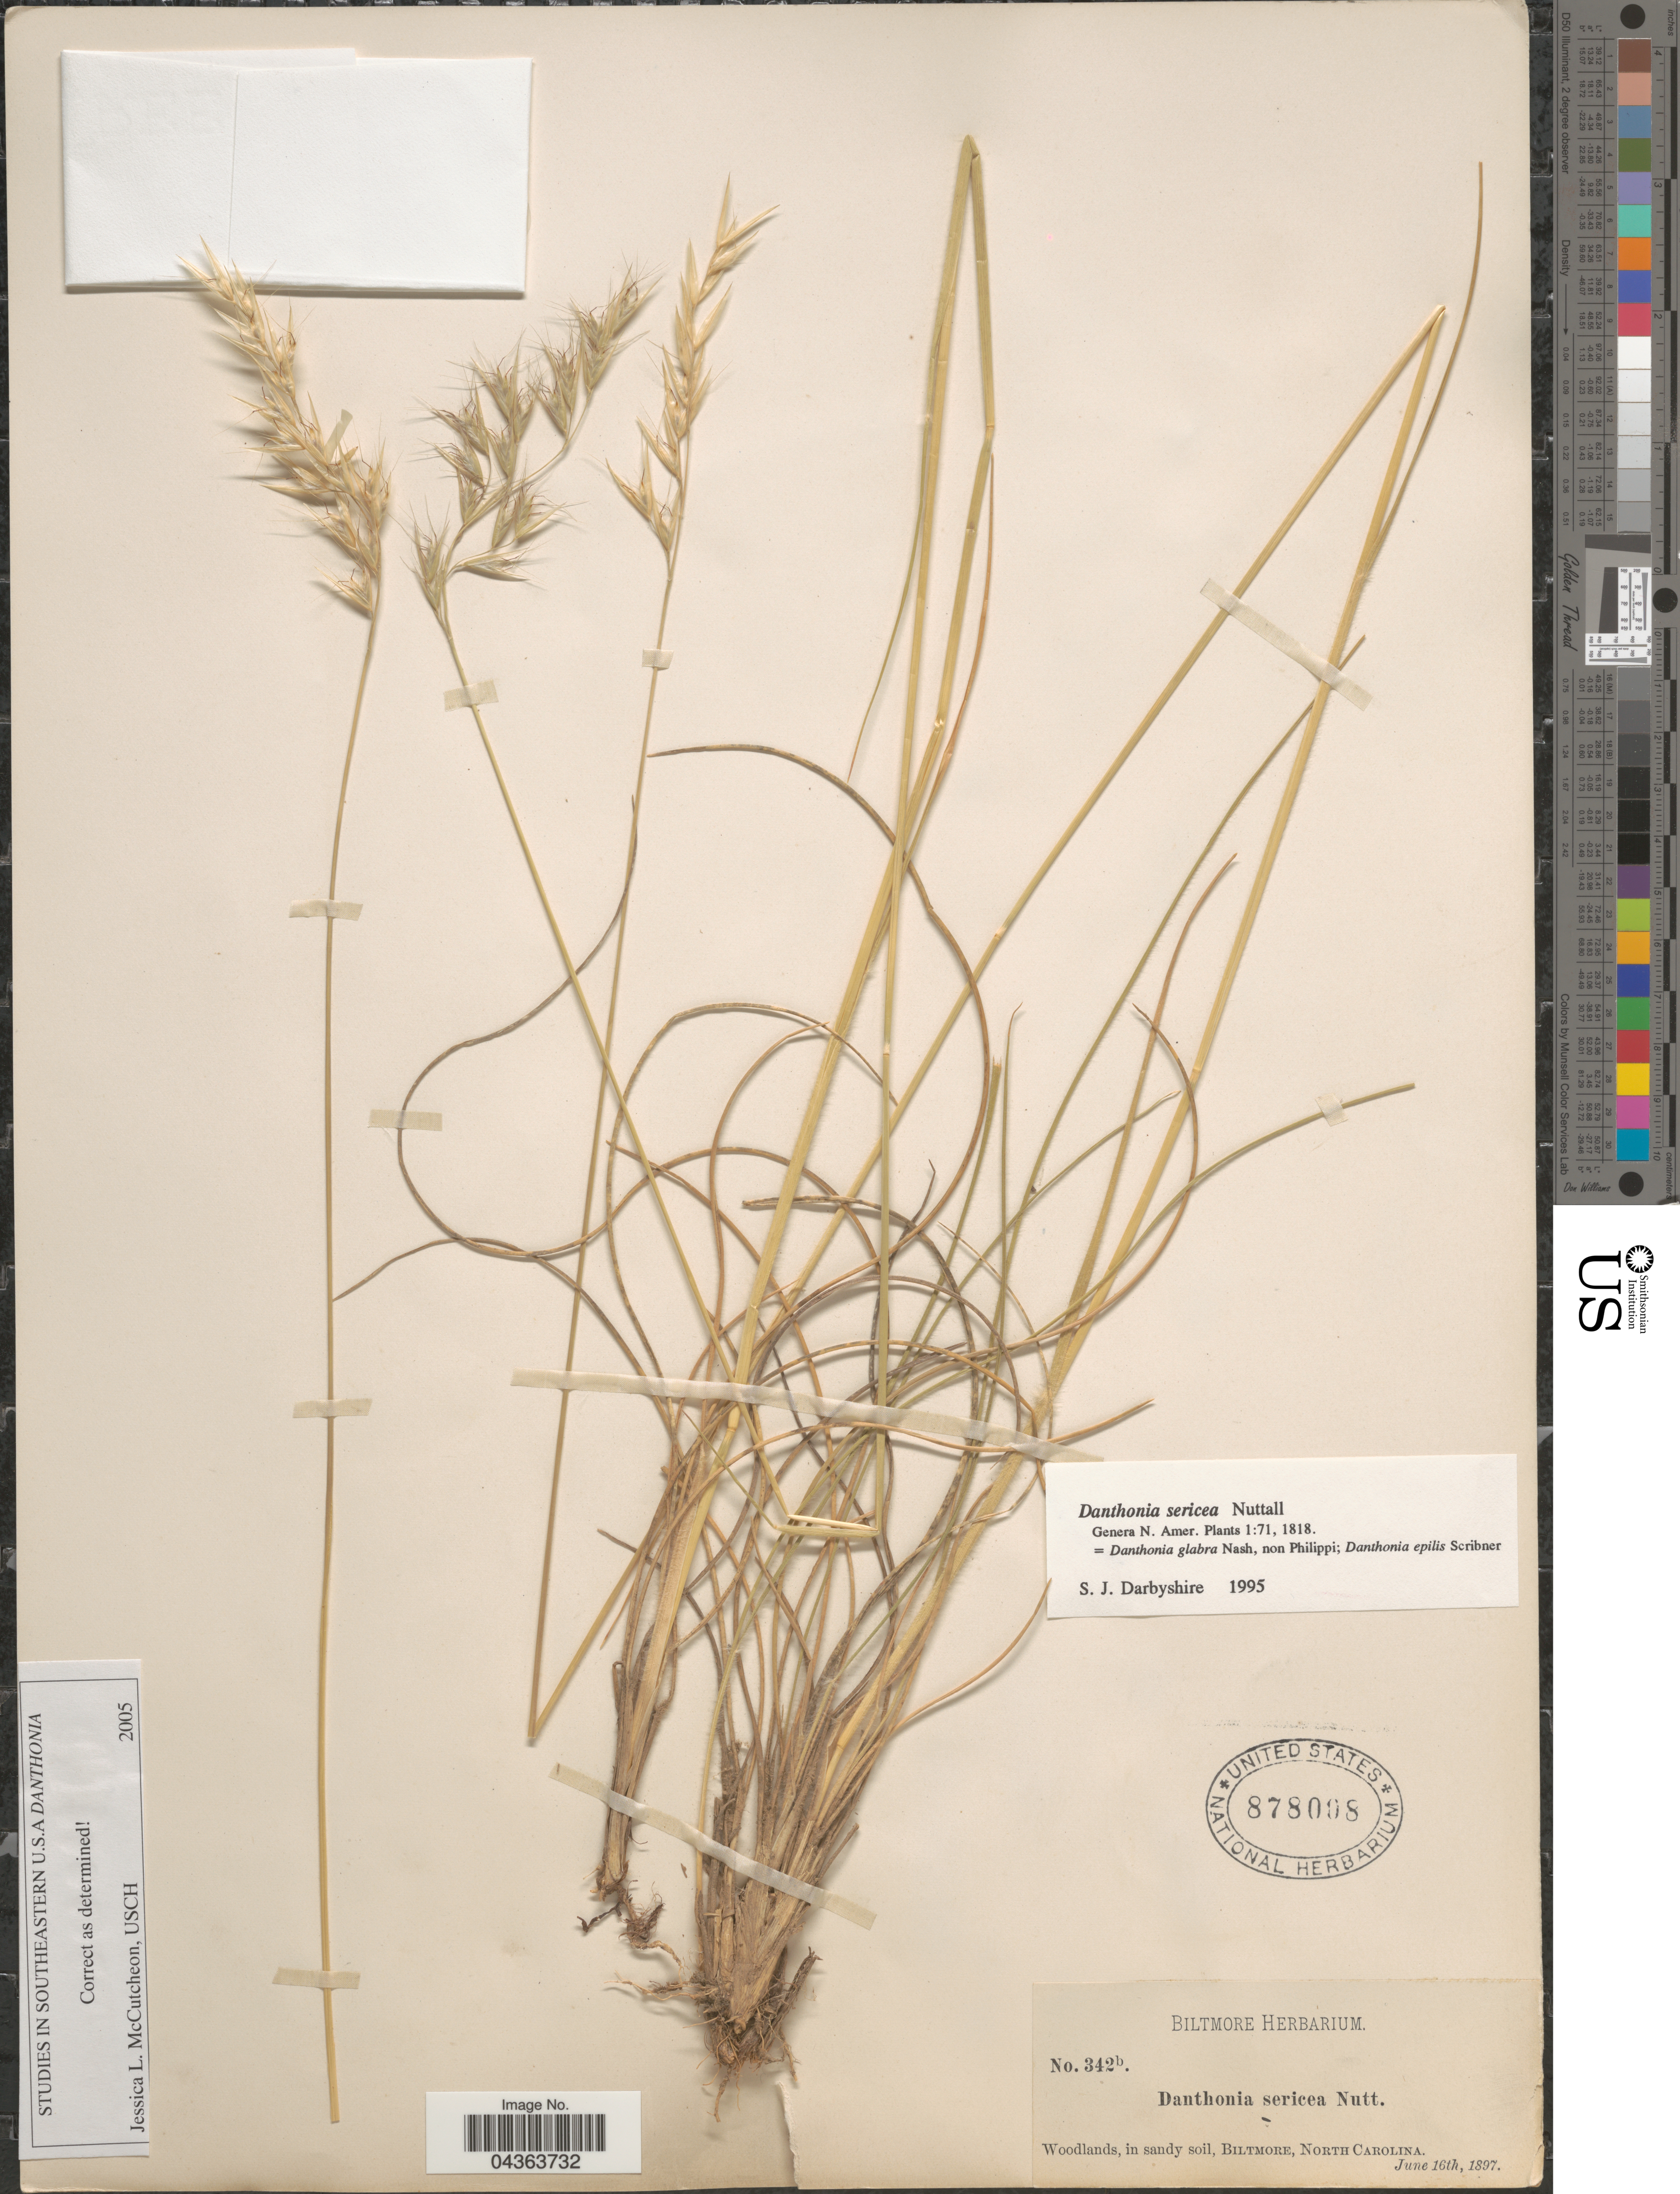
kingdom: Plantae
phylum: Tracheophyta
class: Liliopsida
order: Poales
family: Poaceae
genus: Danthonia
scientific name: Danthonia sericea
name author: Nutt.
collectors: ex herb. Biltmore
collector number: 342b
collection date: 1897-06-16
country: United States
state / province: North Carolina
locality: Woodlands, in sandy soil, Biltmore.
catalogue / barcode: US 878008